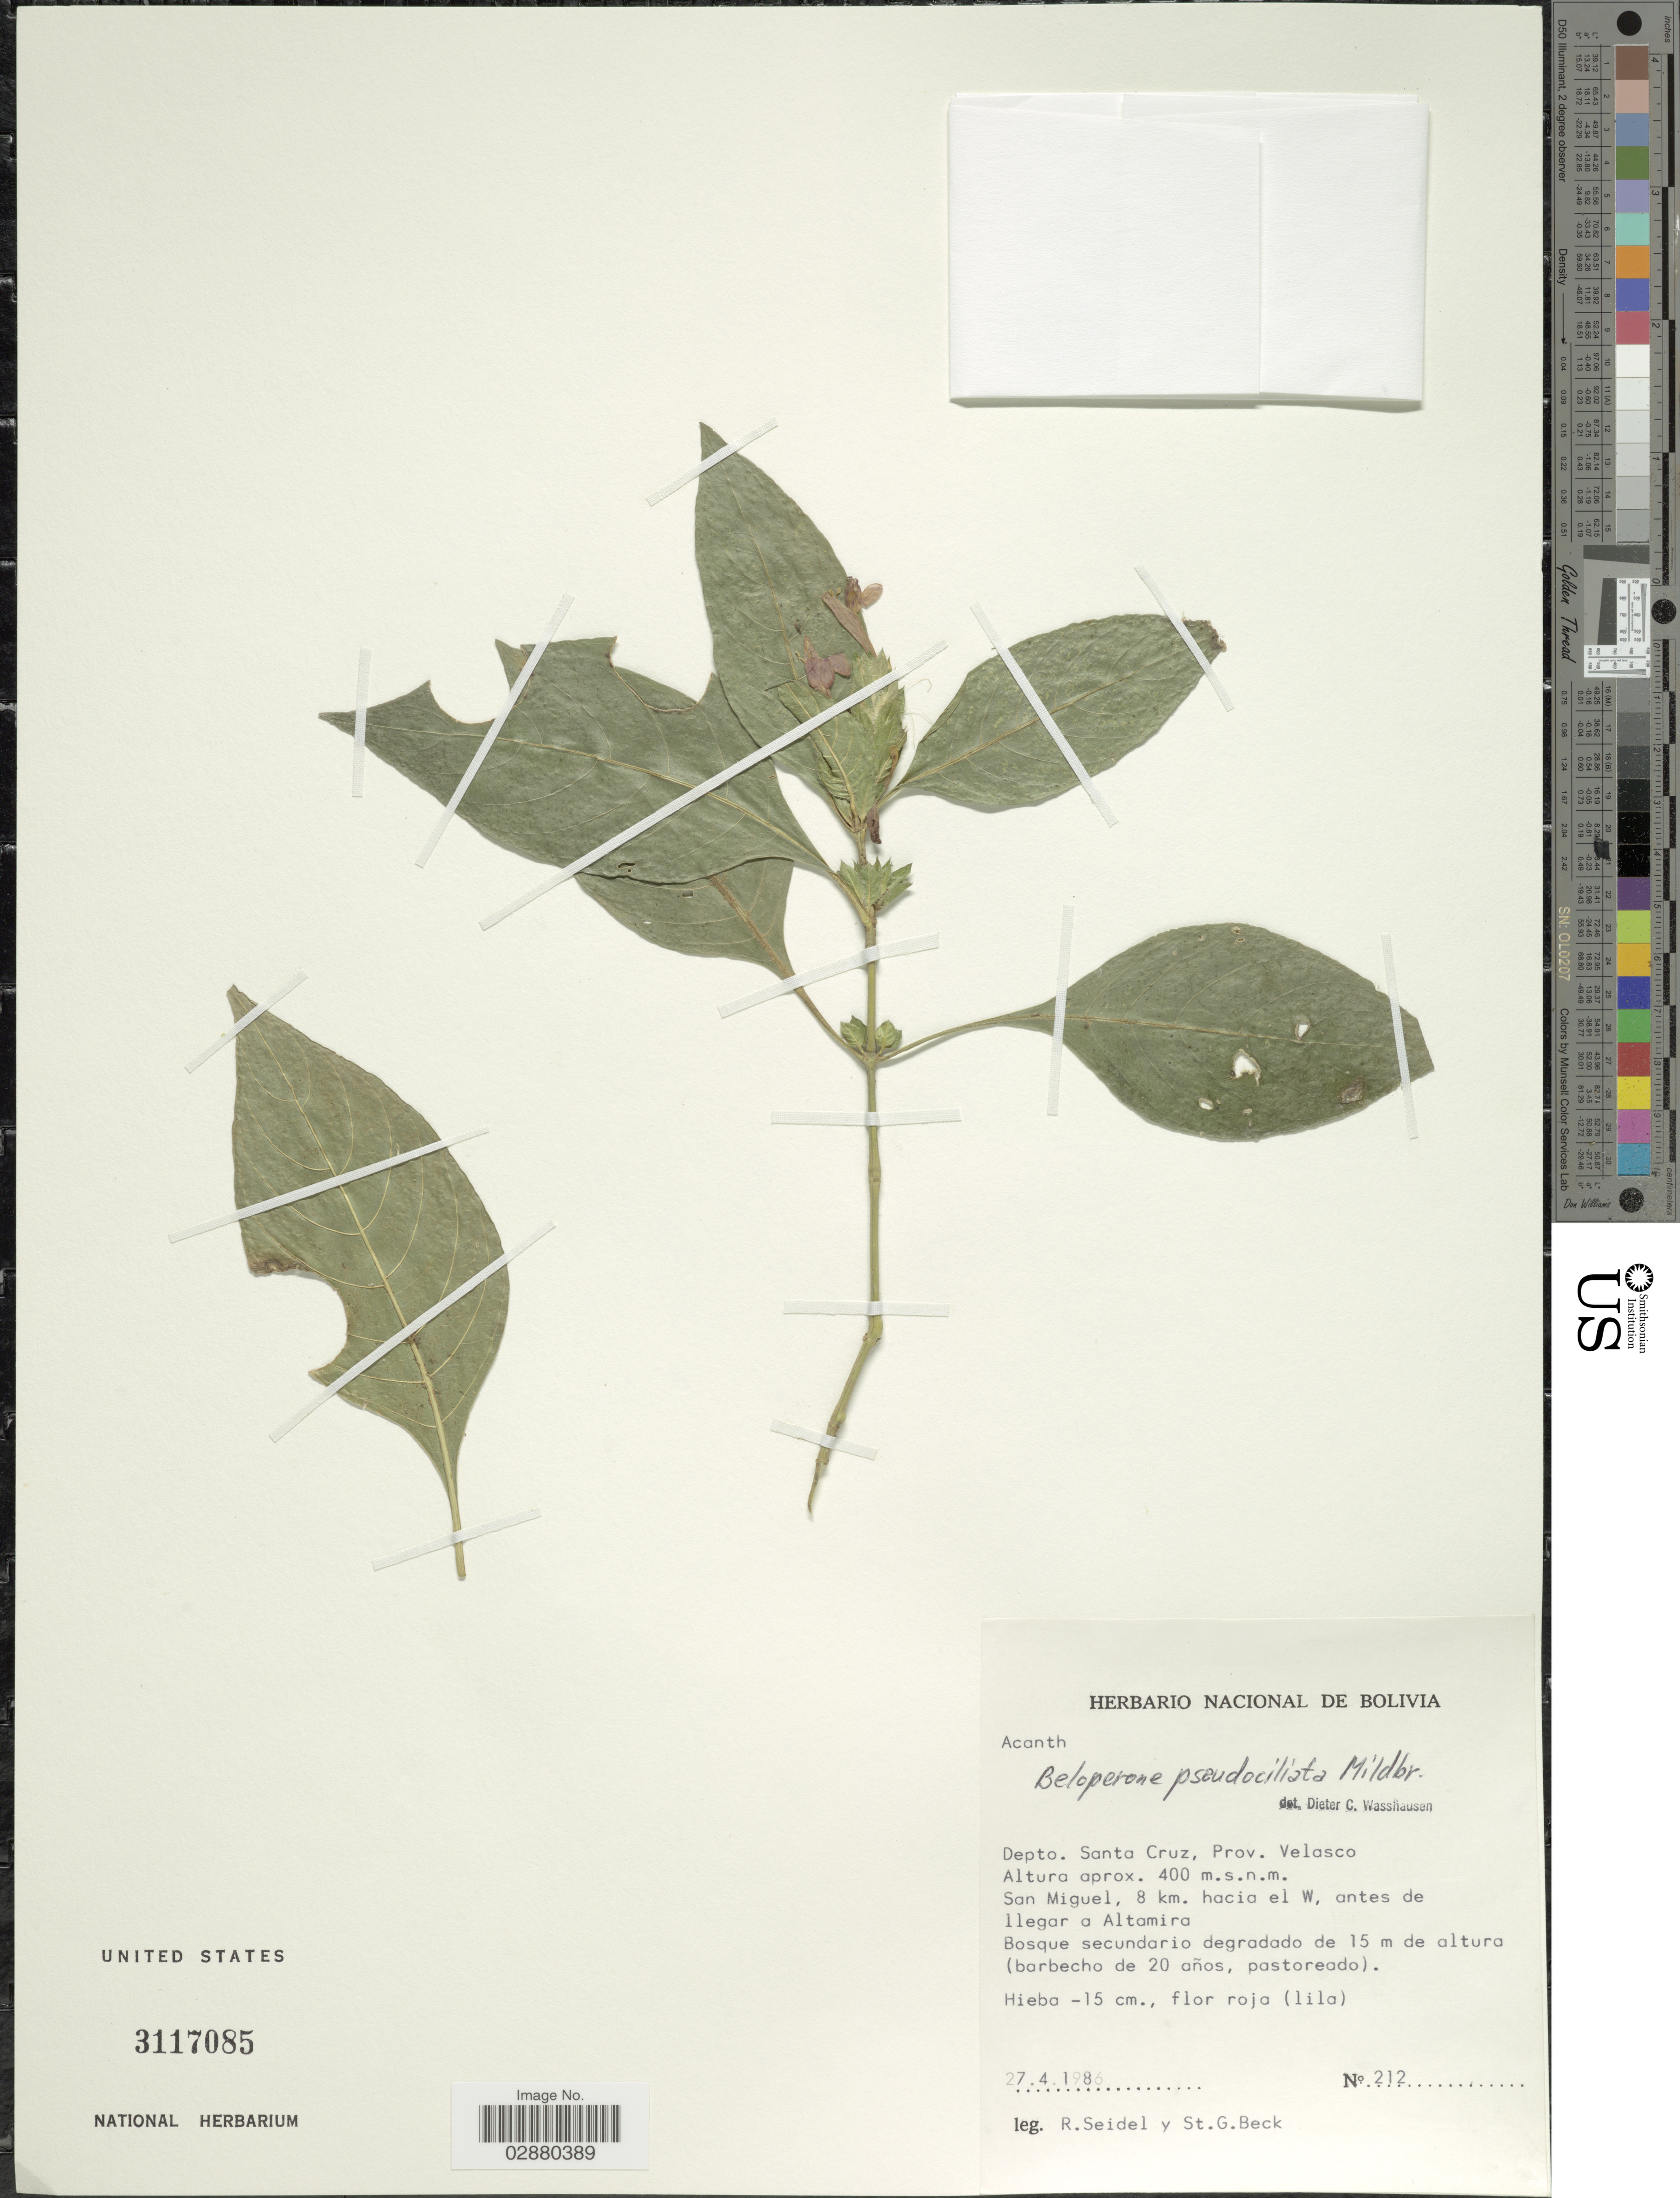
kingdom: Plantae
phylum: Tracheophyta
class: Magnoliopsida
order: Lamiales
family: Acanthaceae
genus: Justicia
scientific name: Justicia ramulosa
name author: (Morong) V.A.W. Graham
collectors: R. Seidel & S. G. Beck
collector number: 212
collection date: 1986-04-27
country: Bolivia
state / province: Santa Cruz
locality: Depto. Santa Cruz, Prov. Velasco. San Miguel, 8 km. hacia el W, antes de llegar a Altamira.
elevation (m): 400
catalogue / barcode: US 3117085